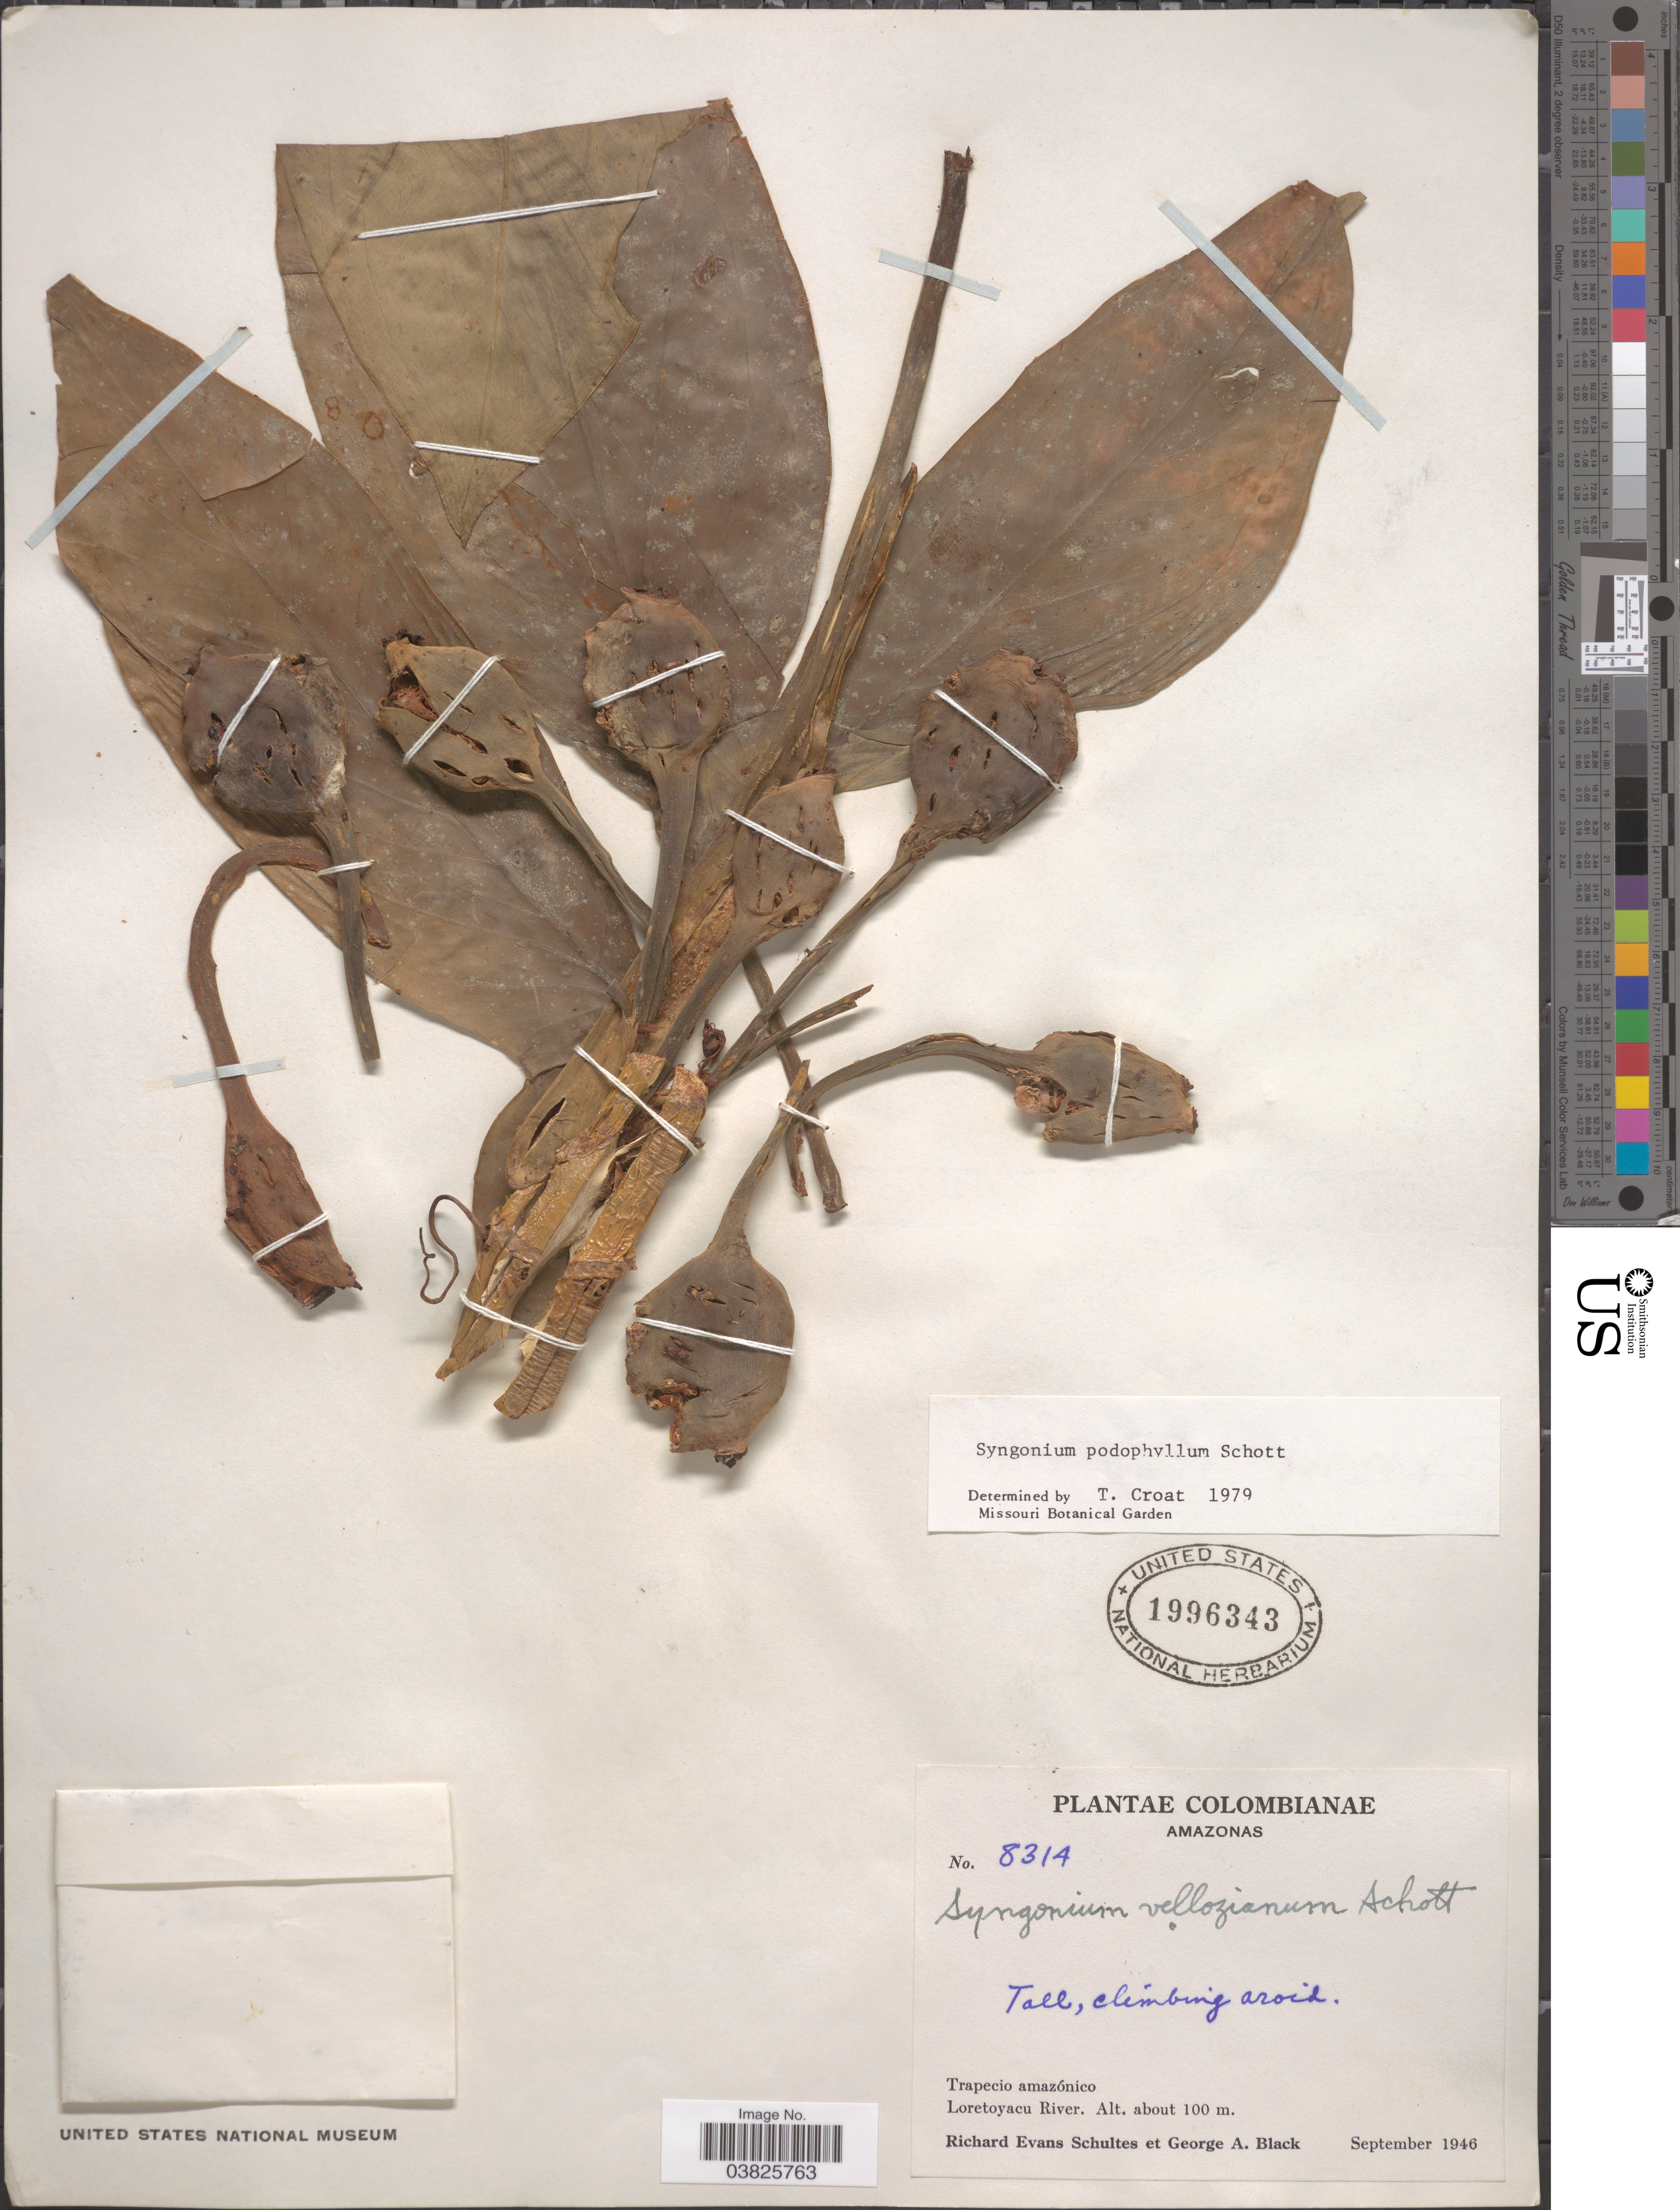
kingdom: Plantae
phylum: Tracheophyta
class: Liliopsida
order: Alismatales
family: Araceae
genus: Syngonium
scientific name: Syngonium podophyllum 'Lemon-Lime'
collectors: R. E. Schultes & G. A. Black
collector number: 8314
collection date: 1946-09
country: Colombia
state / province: Amazônas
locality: Trapecio amazónico. Loretoyacu River.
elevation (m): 100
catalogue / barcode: US 1996343